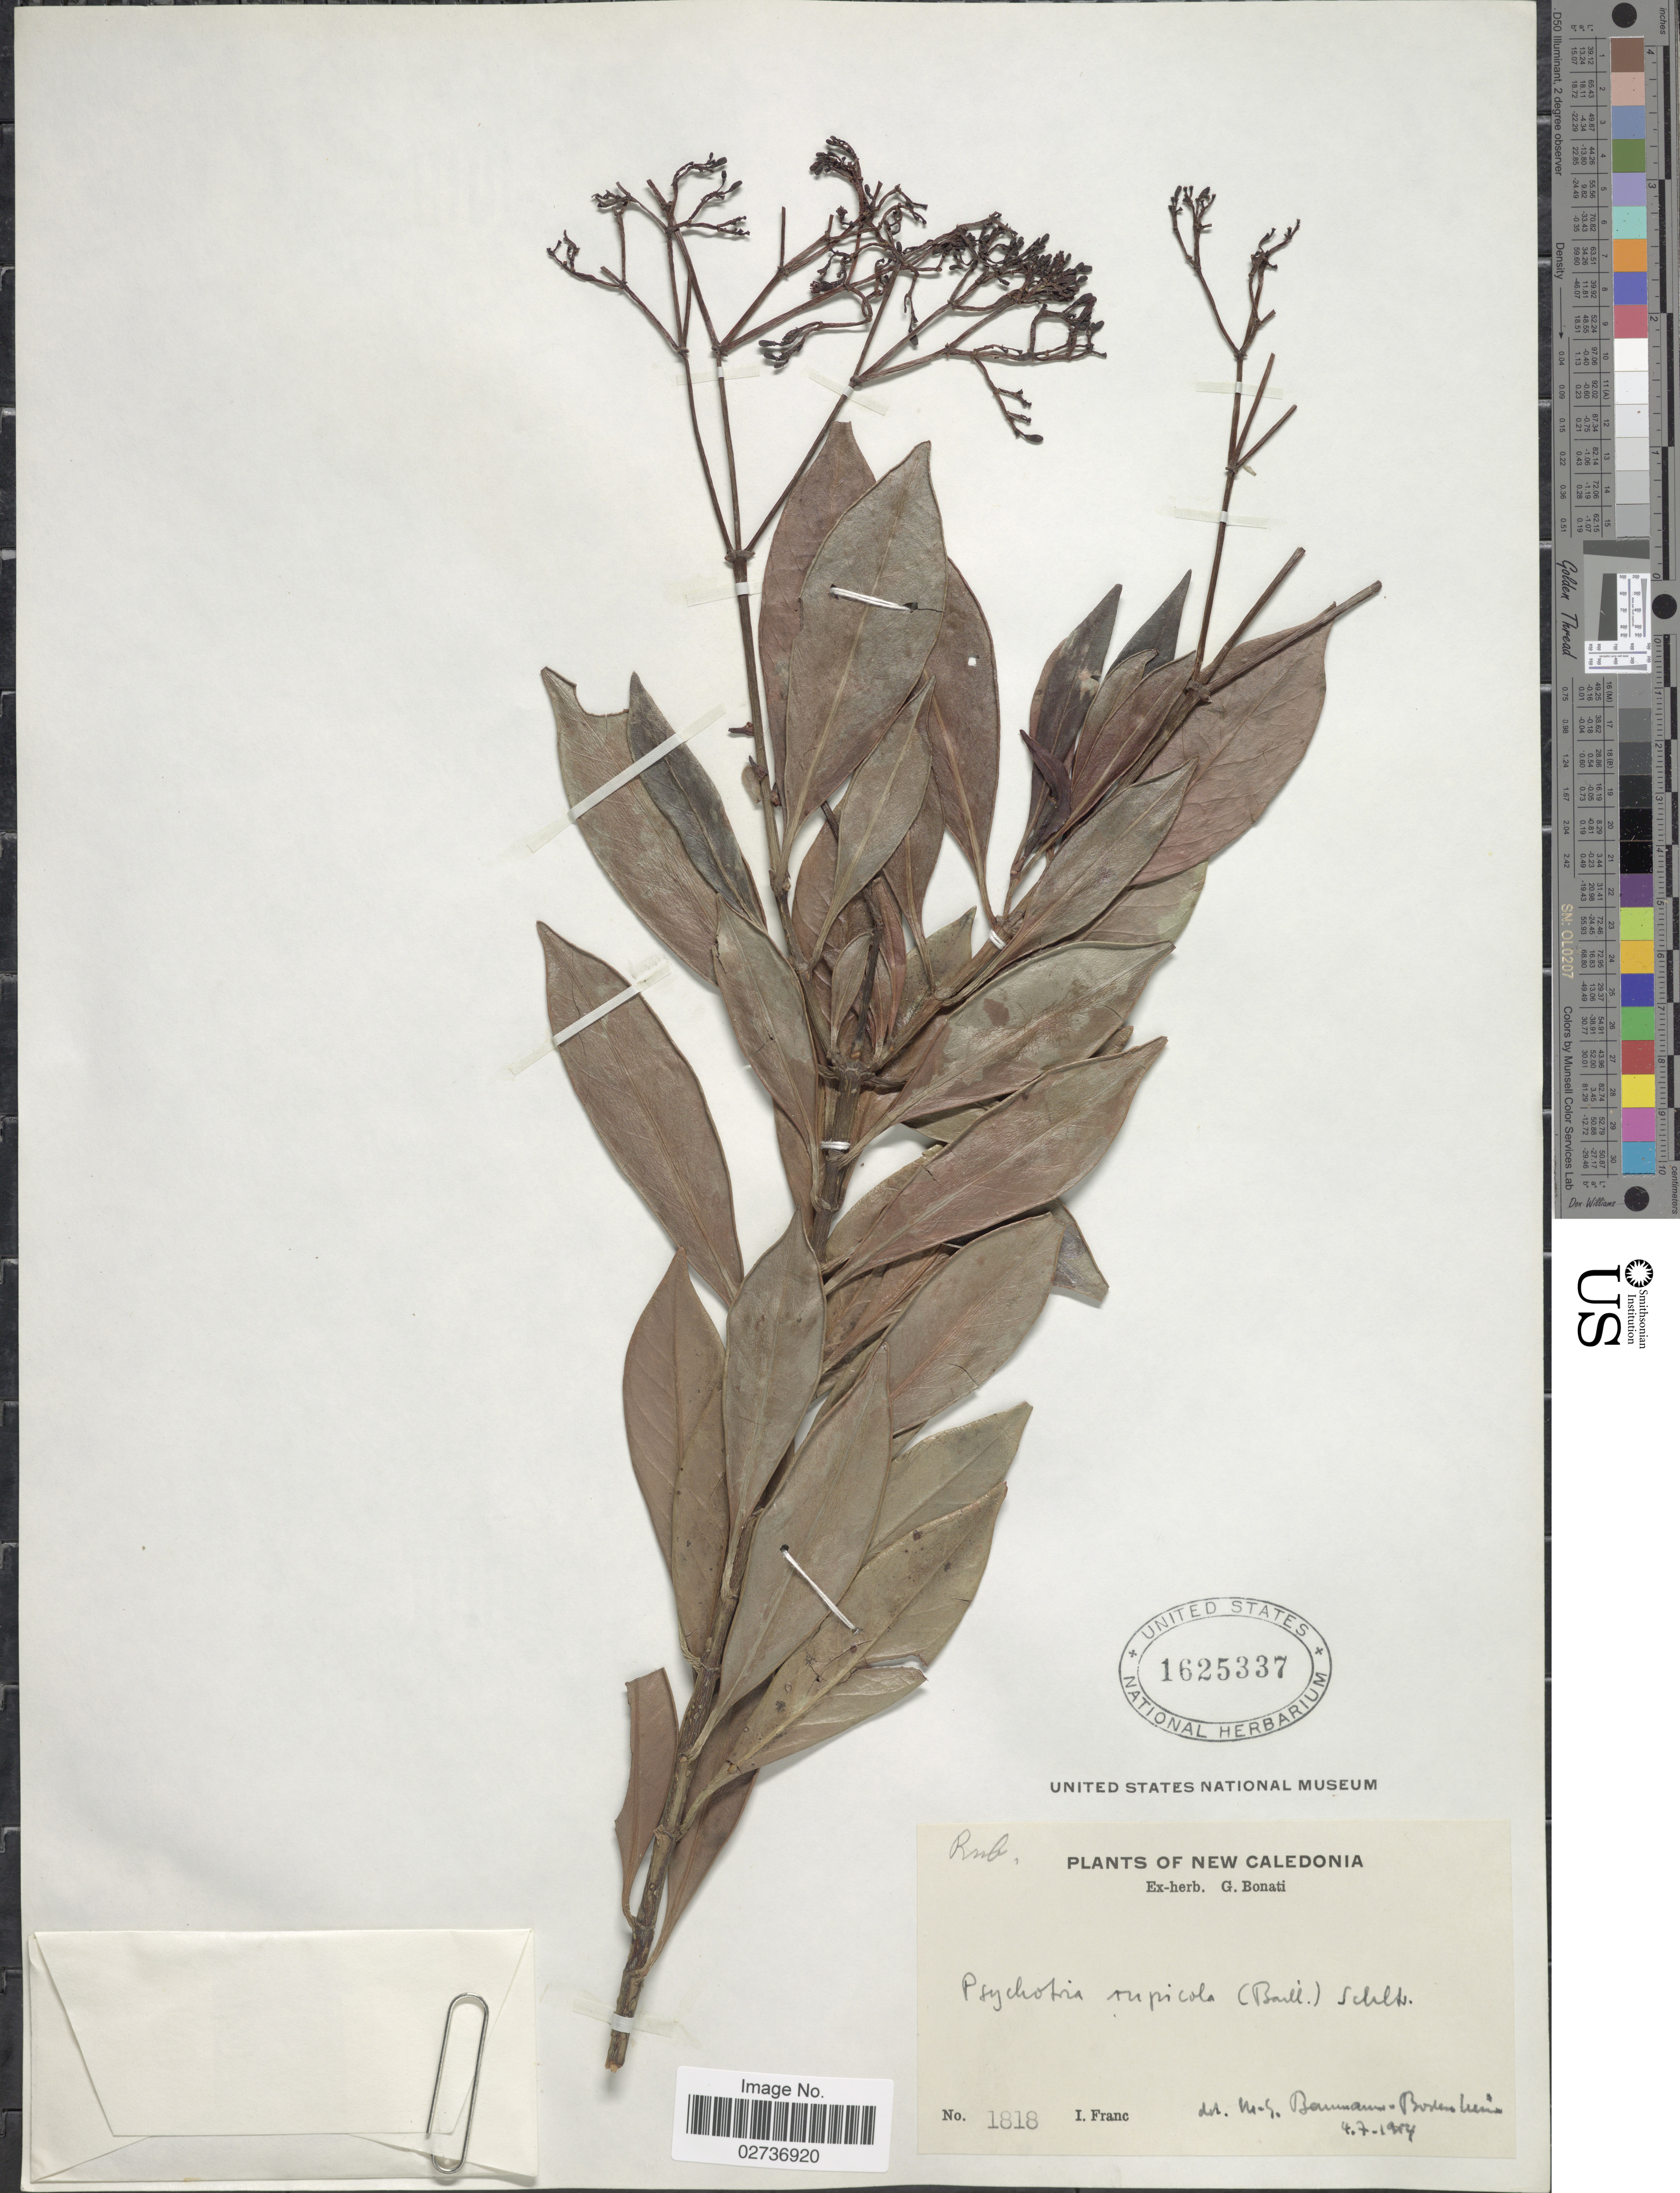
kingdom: Plantae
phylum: Tracheophyta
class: Magnoliopsida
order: Gentianales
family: Rubiaceae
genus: Psychotria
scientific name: Psychotria rupicola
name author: (Baill.) Schltr.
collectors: I. Franc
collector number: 1818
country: New Caledonia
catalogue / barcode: US 1625337